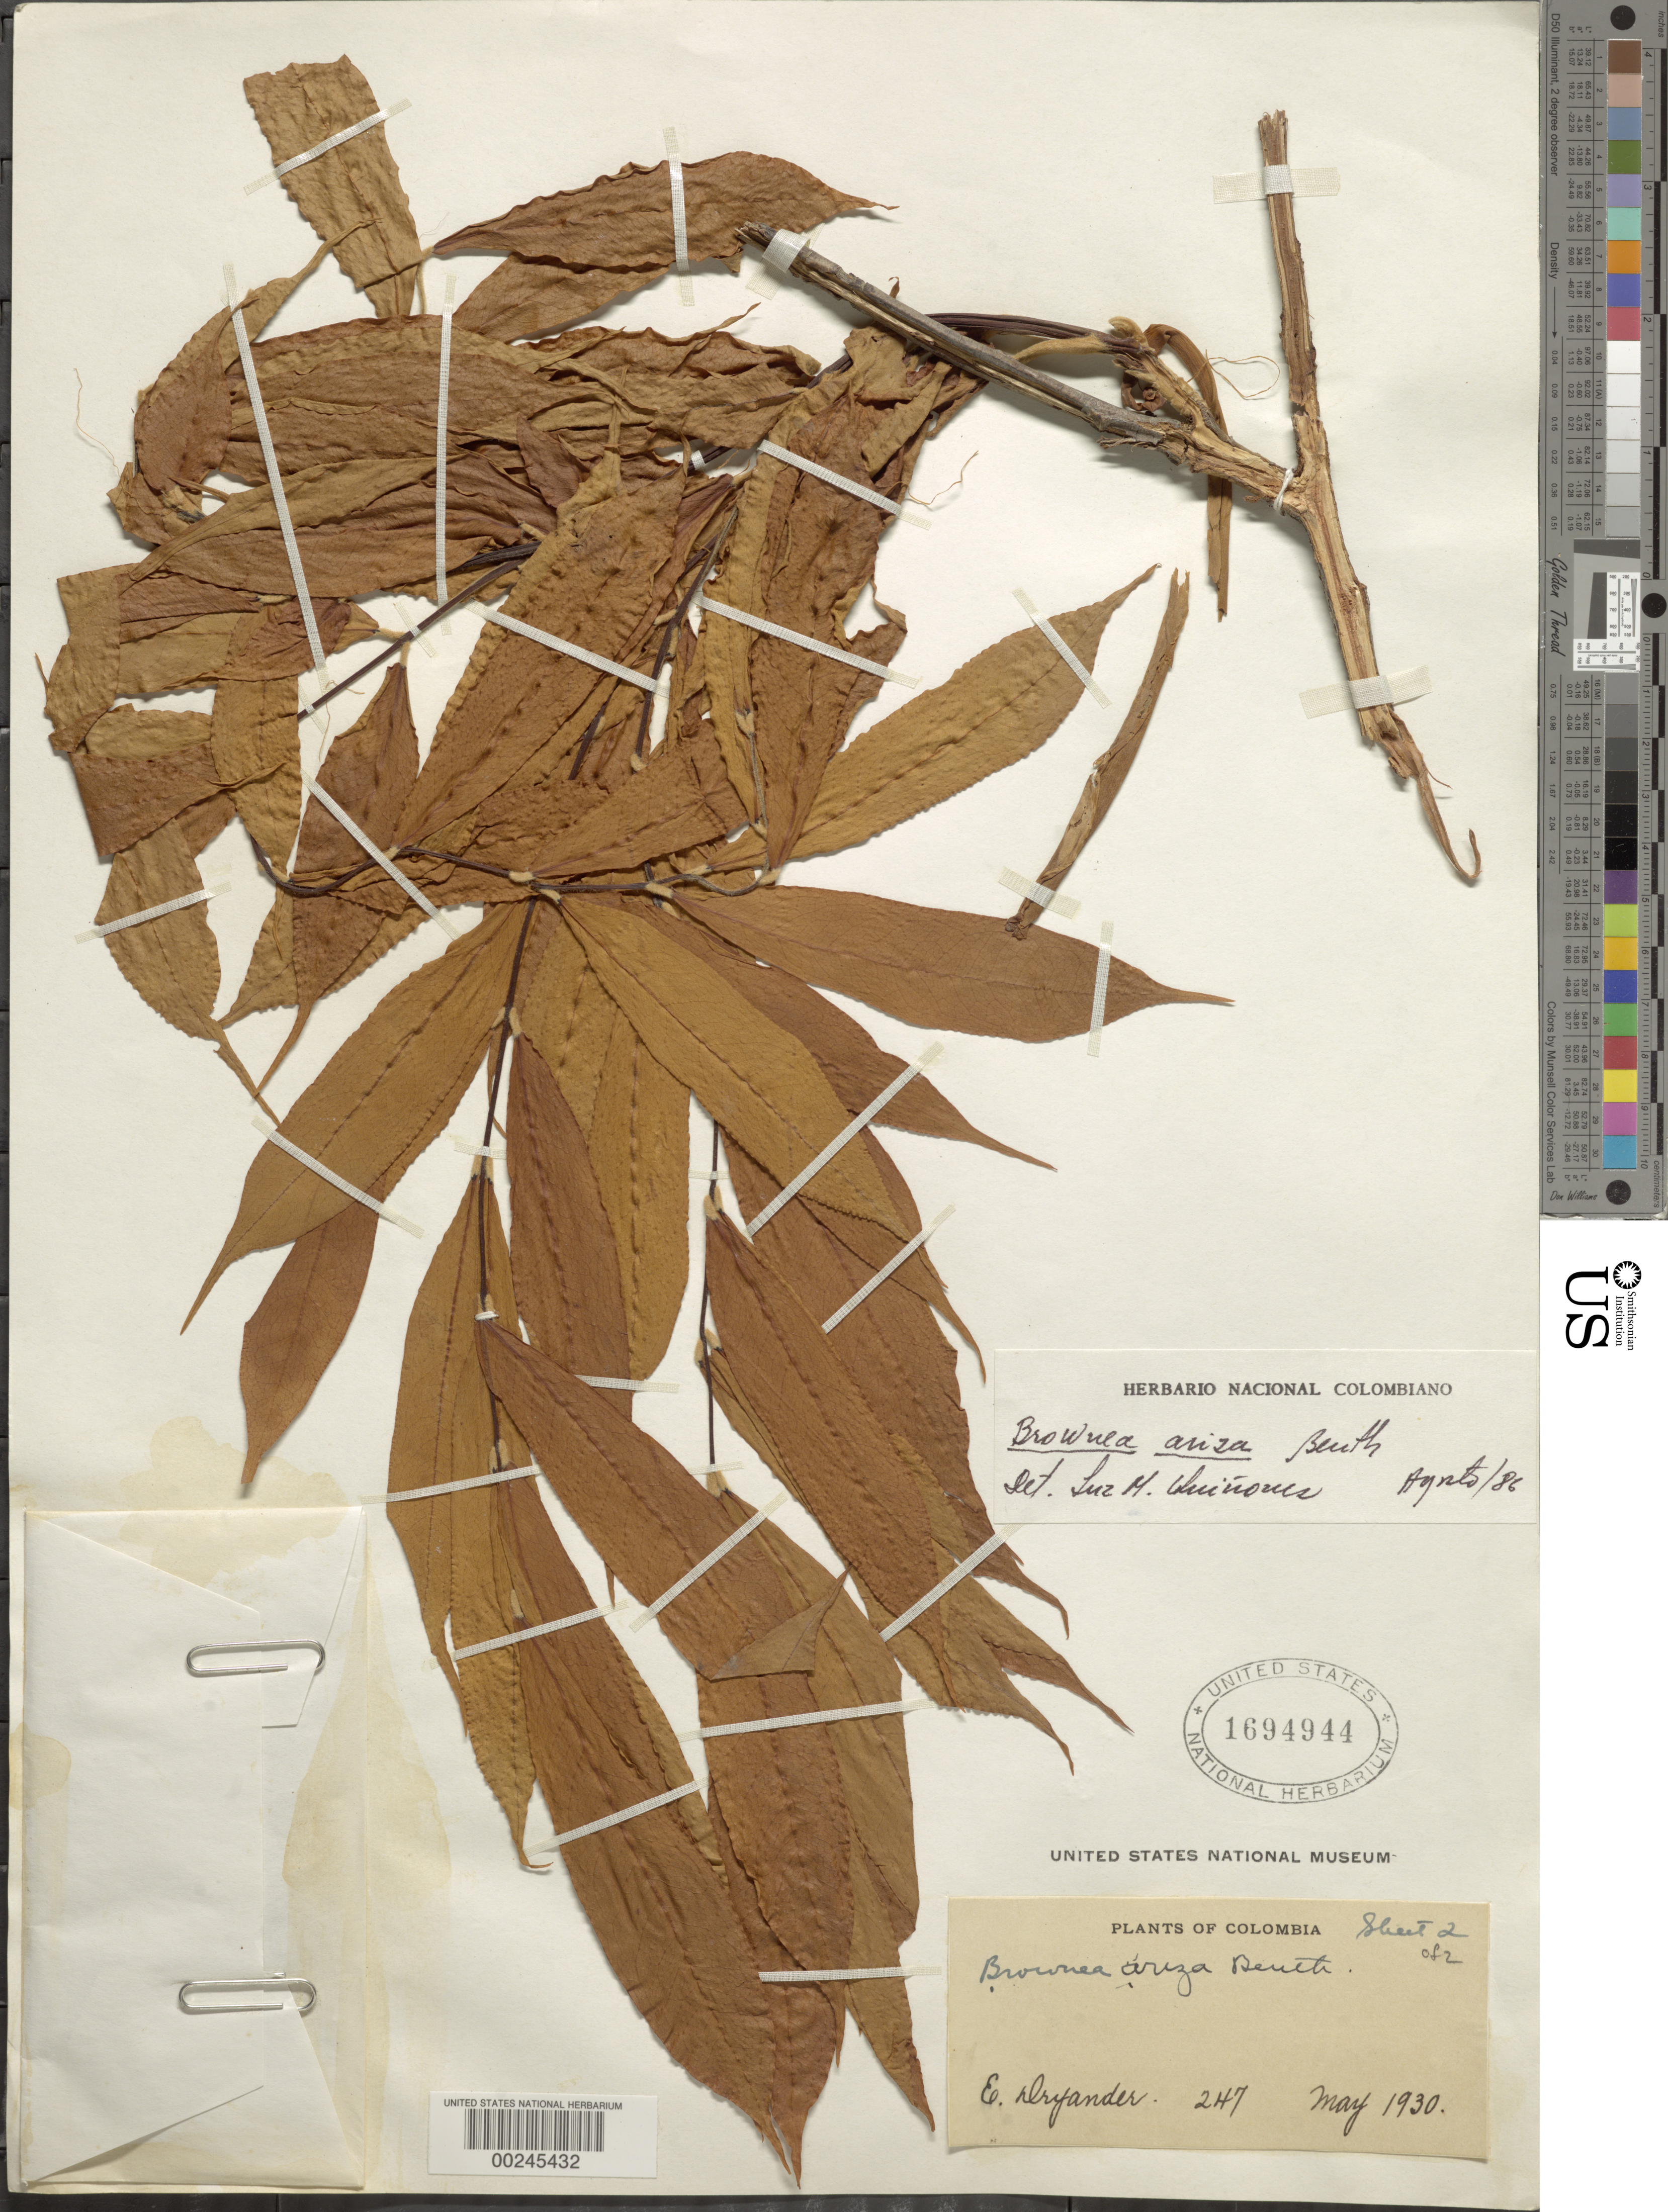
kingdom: Plantae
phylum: Tracheophyta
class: Magnoliopsida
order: Fabales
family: Fabaceae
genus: Brownea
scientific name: Brownea ariza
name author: Benth.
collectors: E. I. Dryander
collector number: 247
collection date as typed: May 1930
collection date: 1930-05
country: Colombia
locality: Valle Rio Bolo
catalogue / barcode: US 1694944